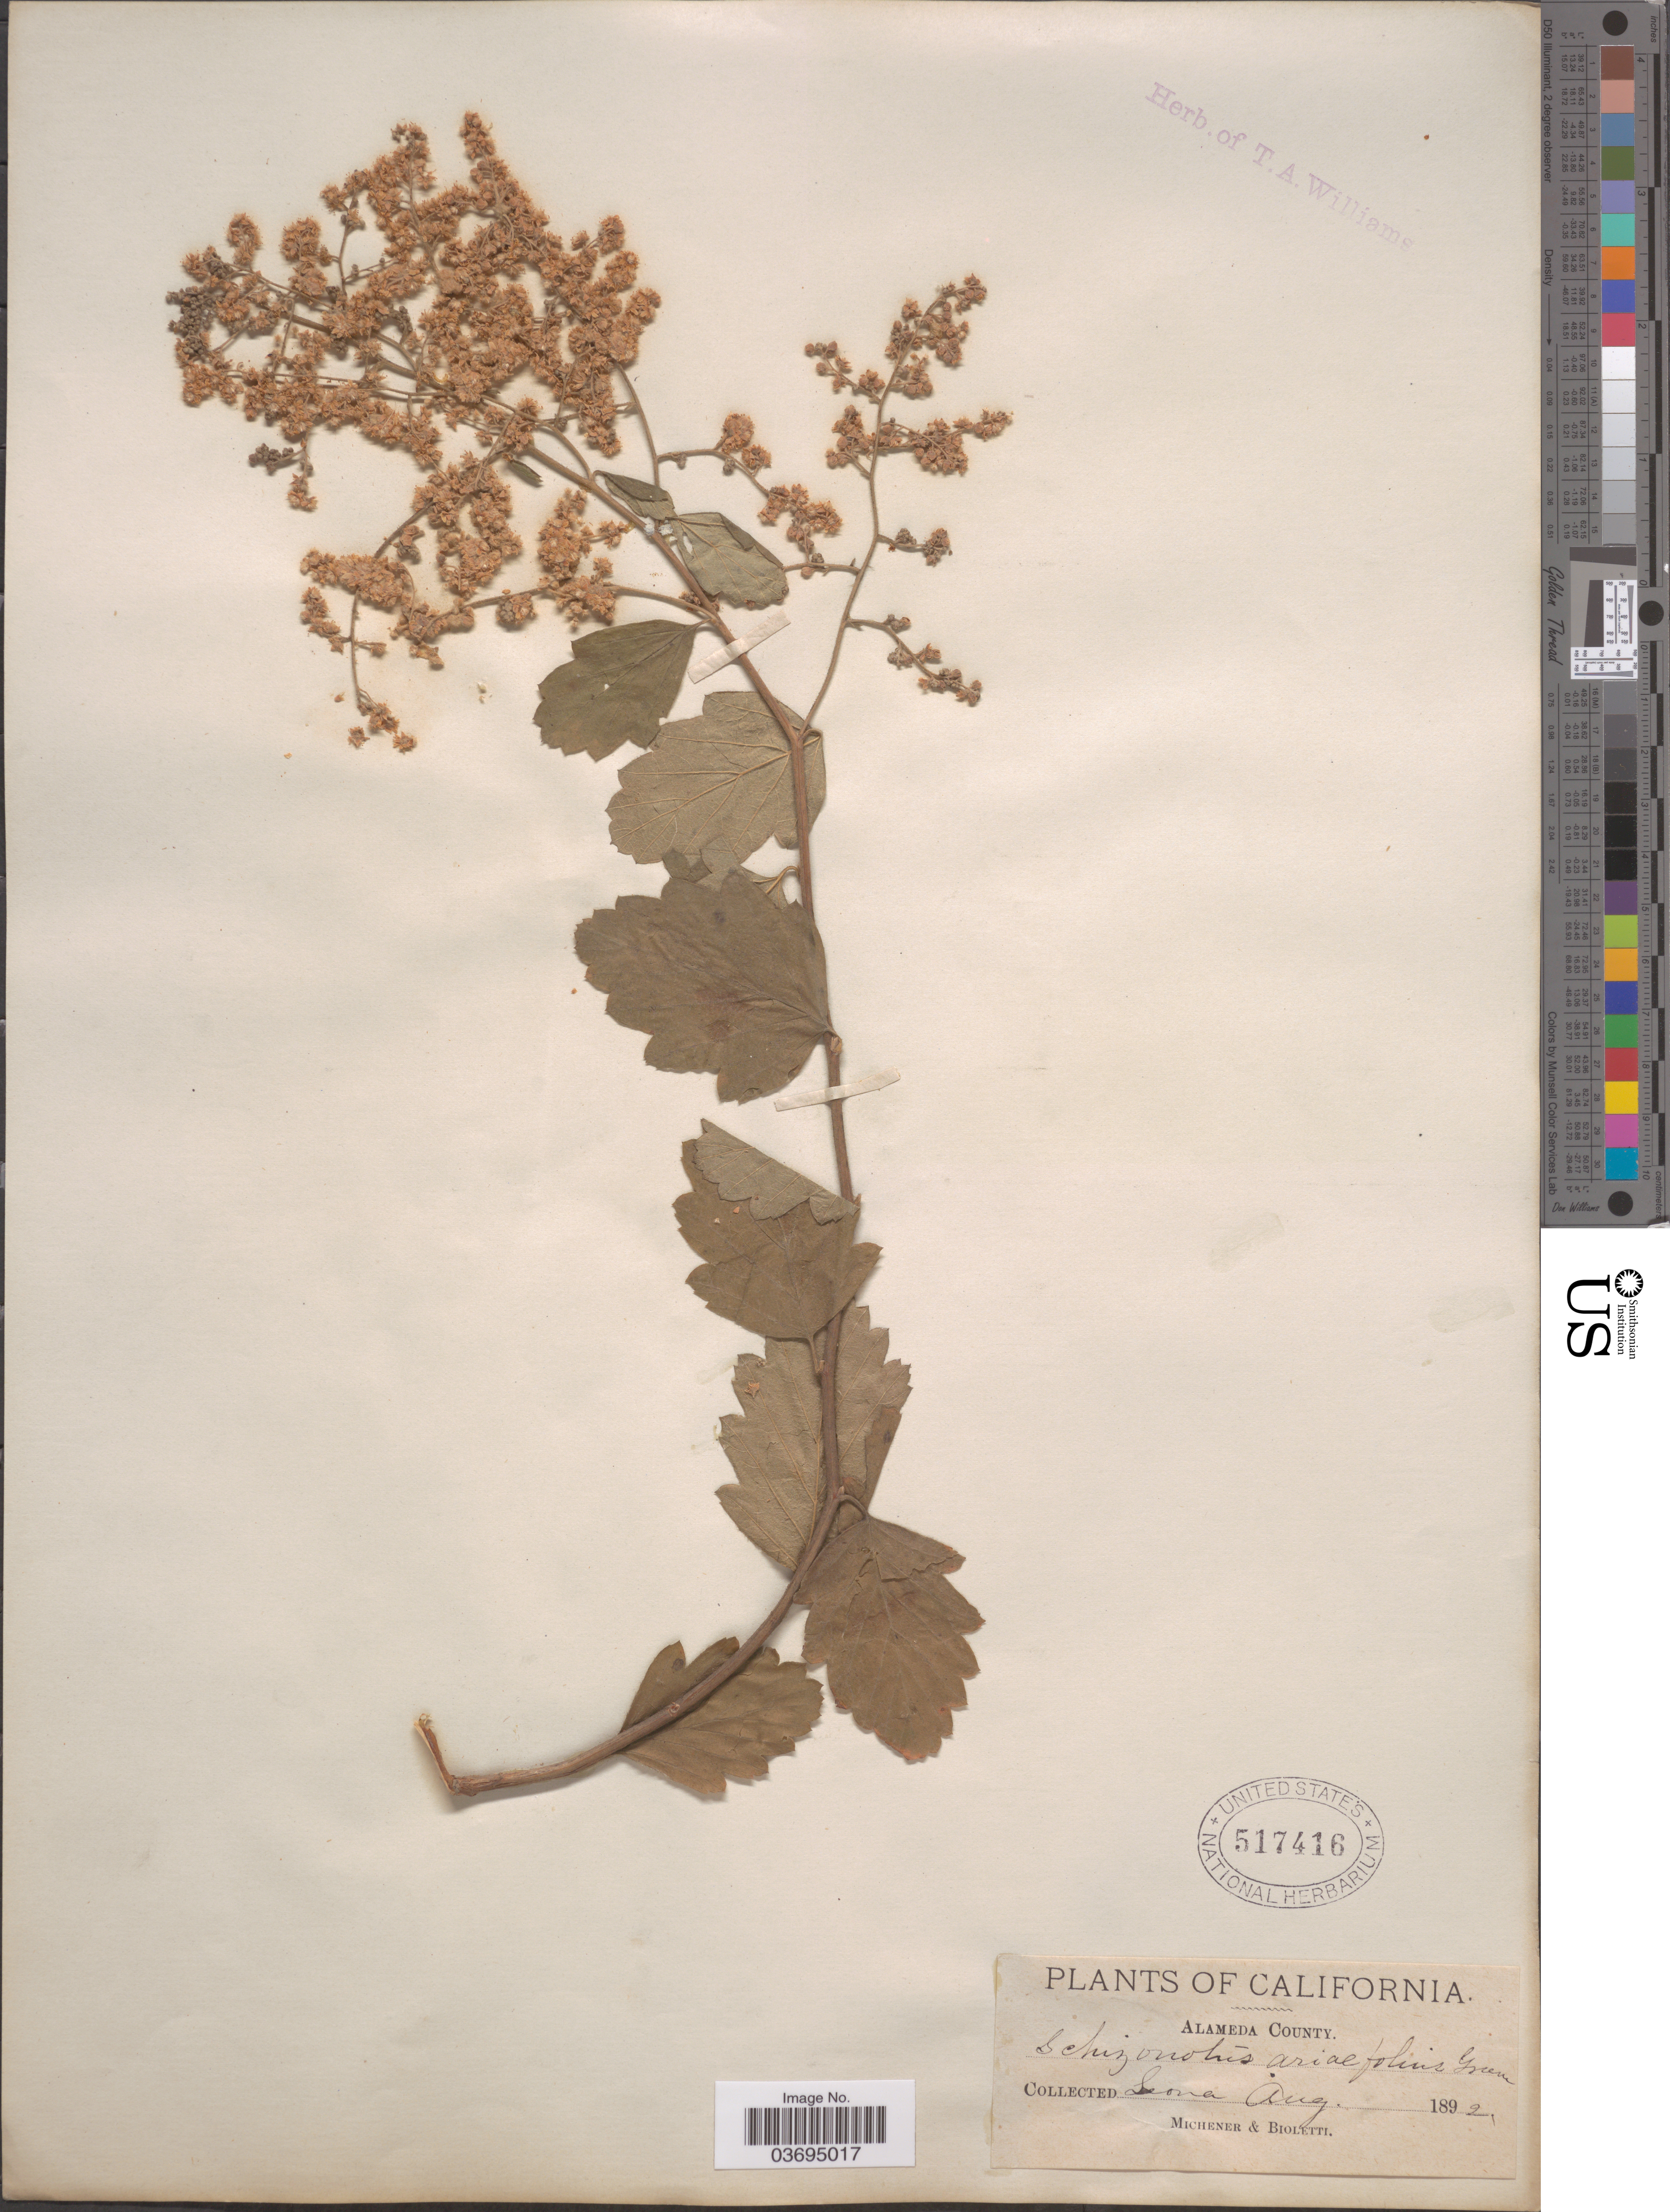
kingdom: Plantae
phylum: Tracheophyta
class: Magnoliopsida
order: Rosales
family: Rosaceae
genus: Holodiscus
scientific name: Holodiscus discolor var. discolor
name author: (Pursh) Maxim.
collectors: -. Michener & -- Bioletti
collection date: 1892-08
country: United States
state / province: California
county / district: Alameda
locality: Alameda County. Leona.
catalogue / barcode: US 517416